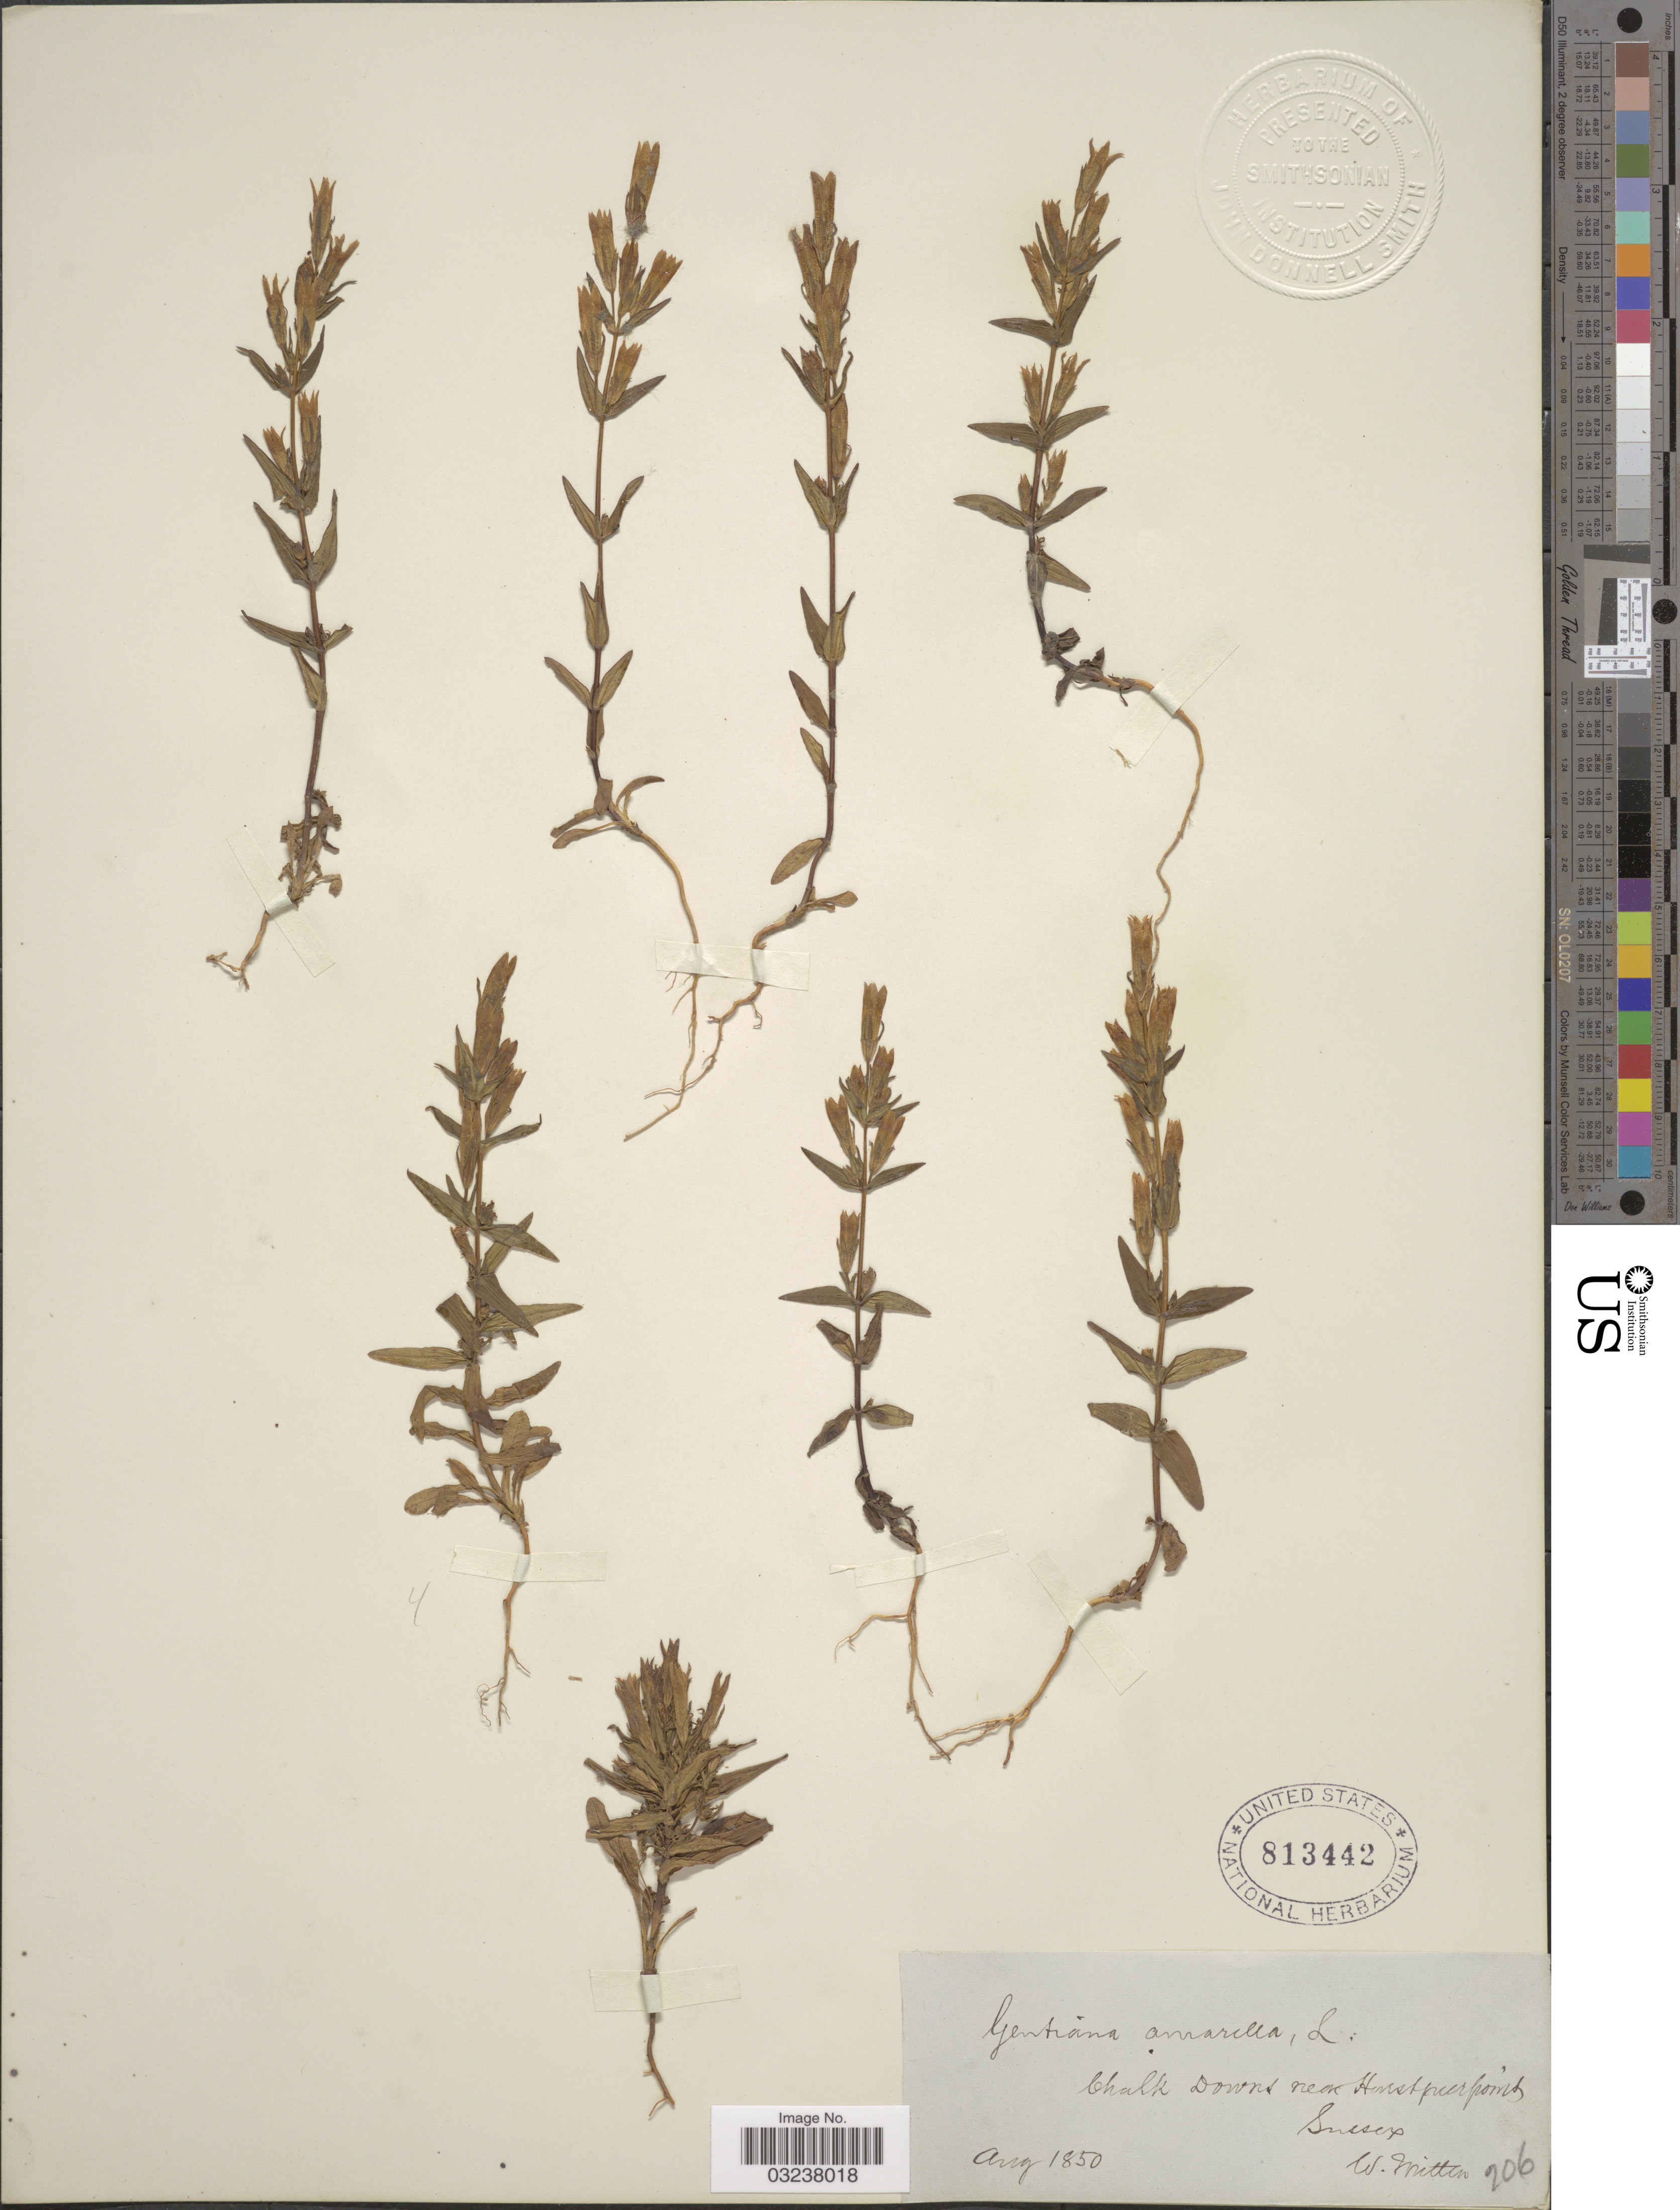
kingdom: Plantae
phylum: Tracheophyta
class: Magnoliopsida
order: Gentianales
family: Gentianaceae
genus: Gentianella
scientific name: Gentianella amarella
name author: (L.) Börner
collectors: W. Mitten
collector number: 206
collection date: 1850-08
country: United Kingdom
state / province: England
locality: Chalk Downs near Hurstpierpoint, Sussex.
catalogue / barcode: US 813442